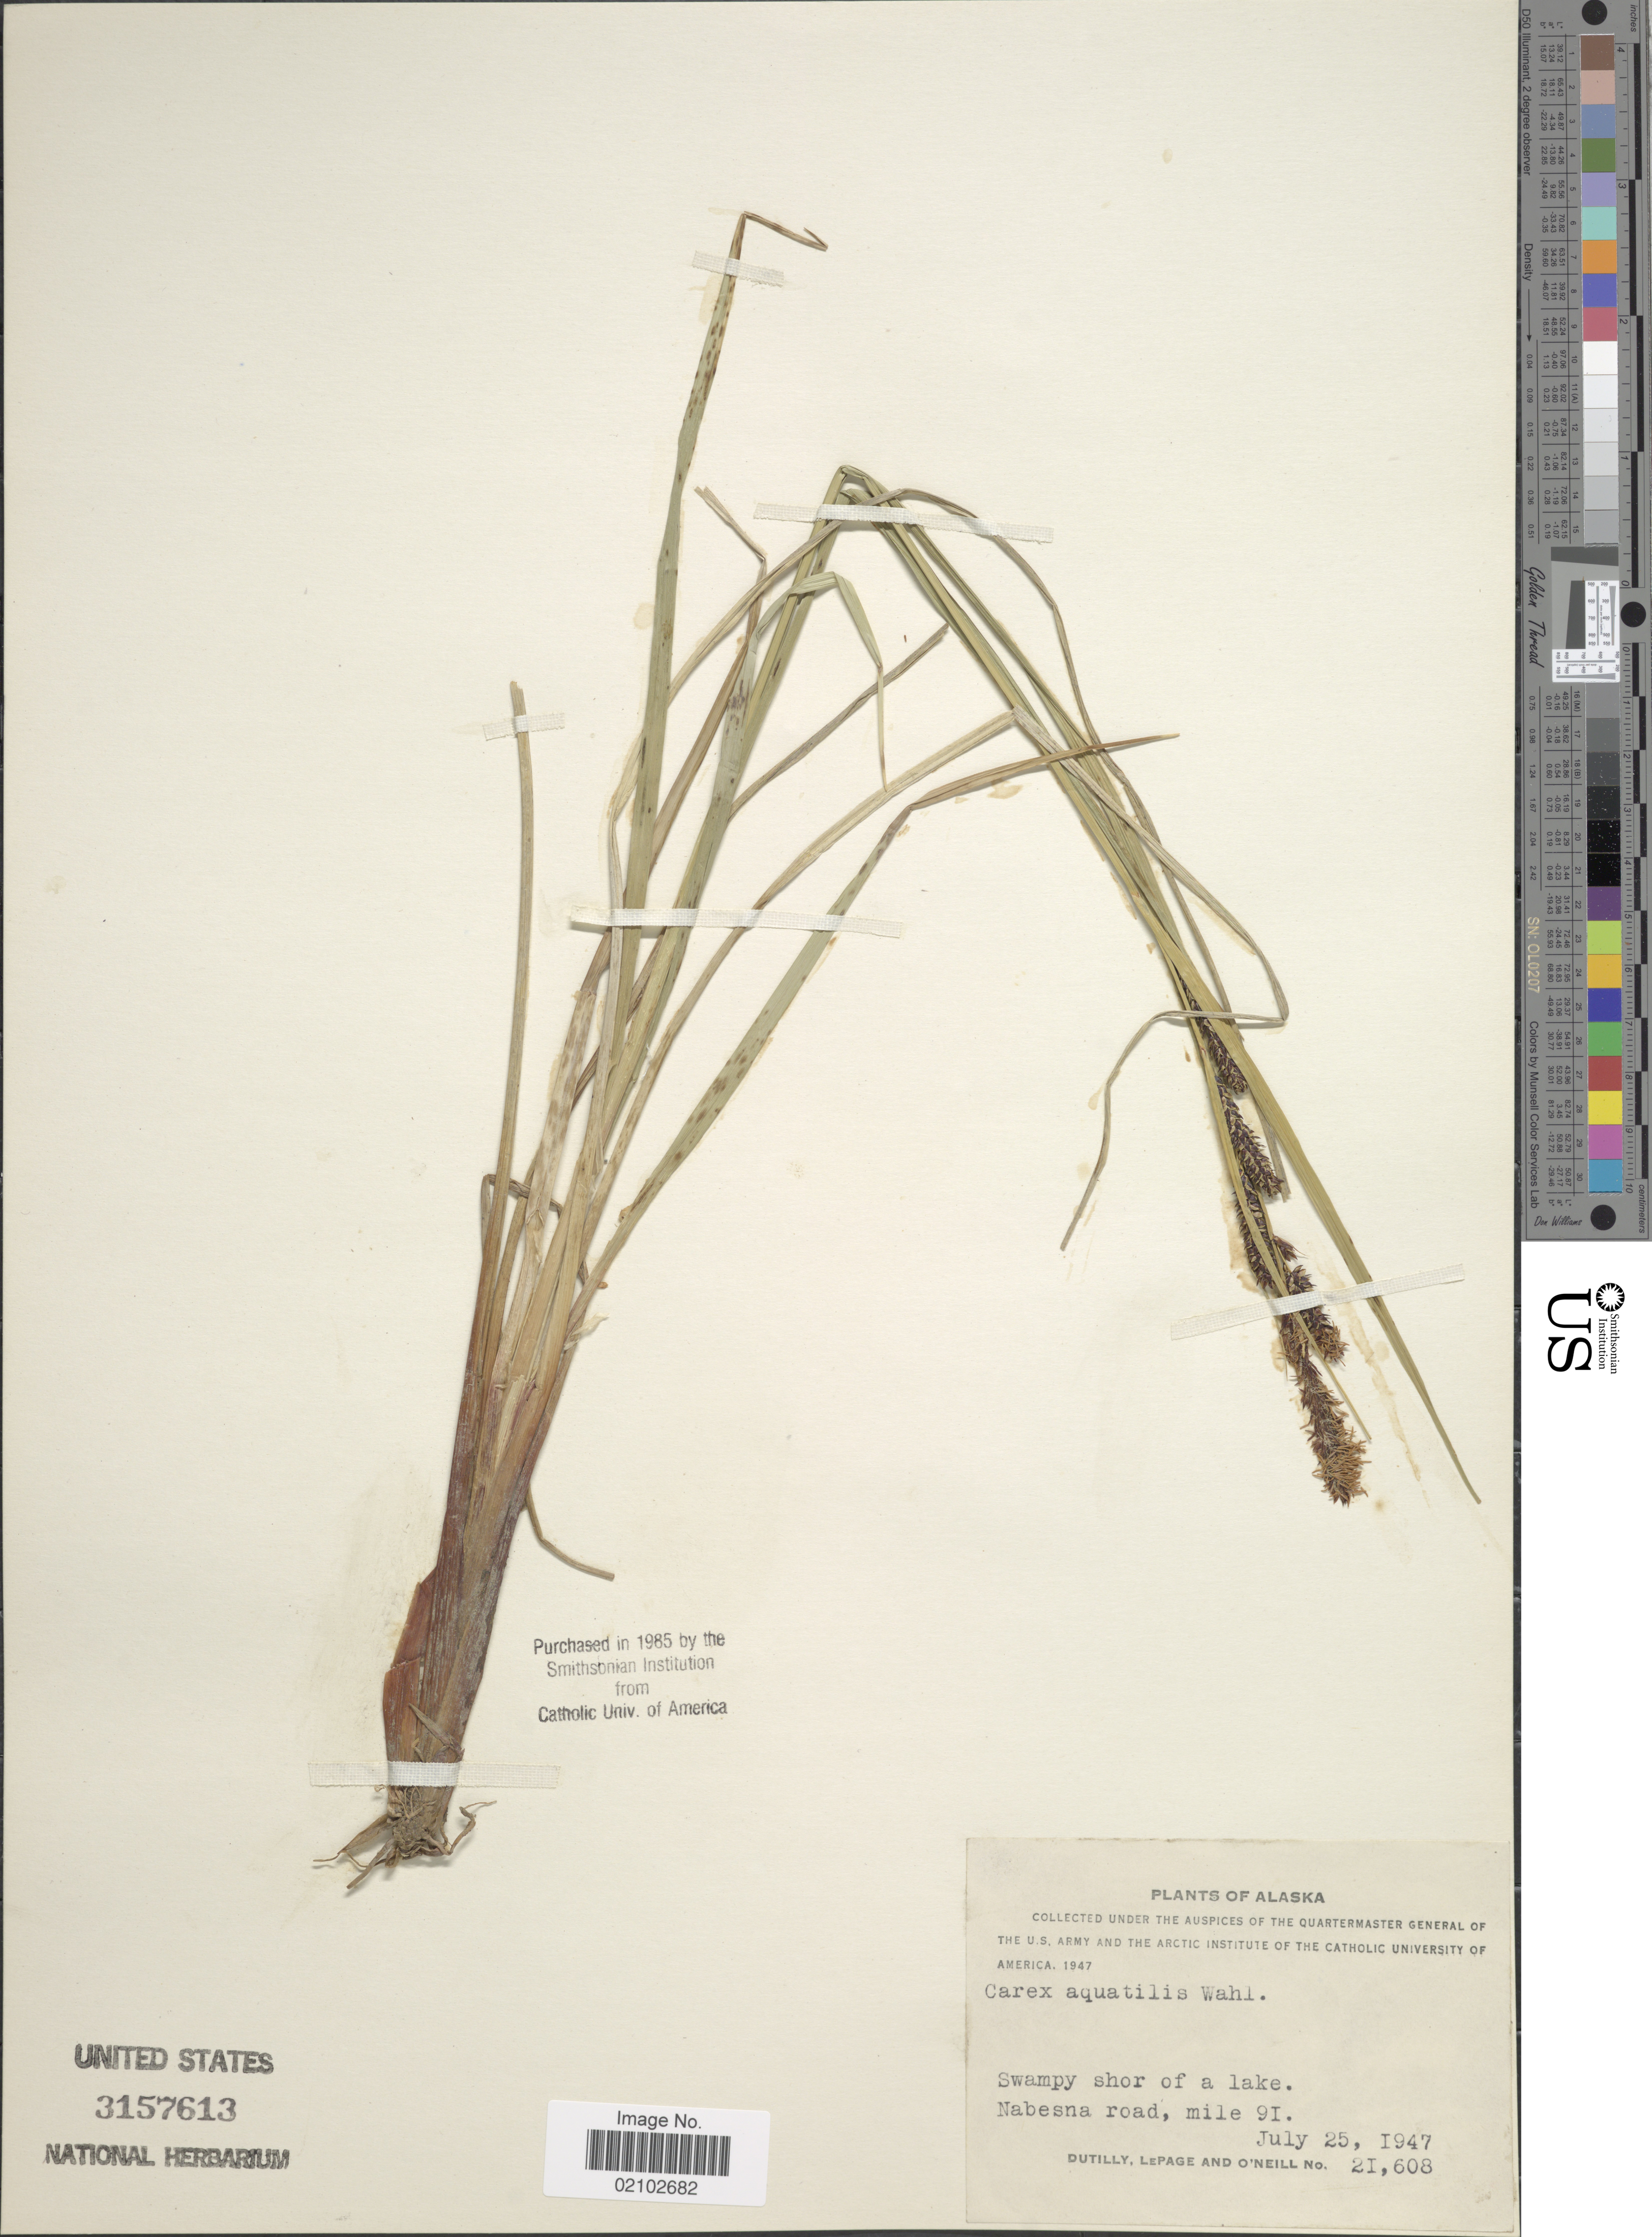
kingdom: Plantae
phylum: Tracheophyta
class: Liliopsida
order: Poales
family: Cyperaceae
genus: Carex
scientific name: Carex aquatilis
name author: Wahlenb.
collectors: -. Dutilly, -. LePage & -. O'Neill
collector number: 21608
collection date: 1947-07-25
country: United States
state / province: Alaska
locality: Swampy shor of a lake, Nabesna road, mile 91.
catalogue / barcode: US 3157613